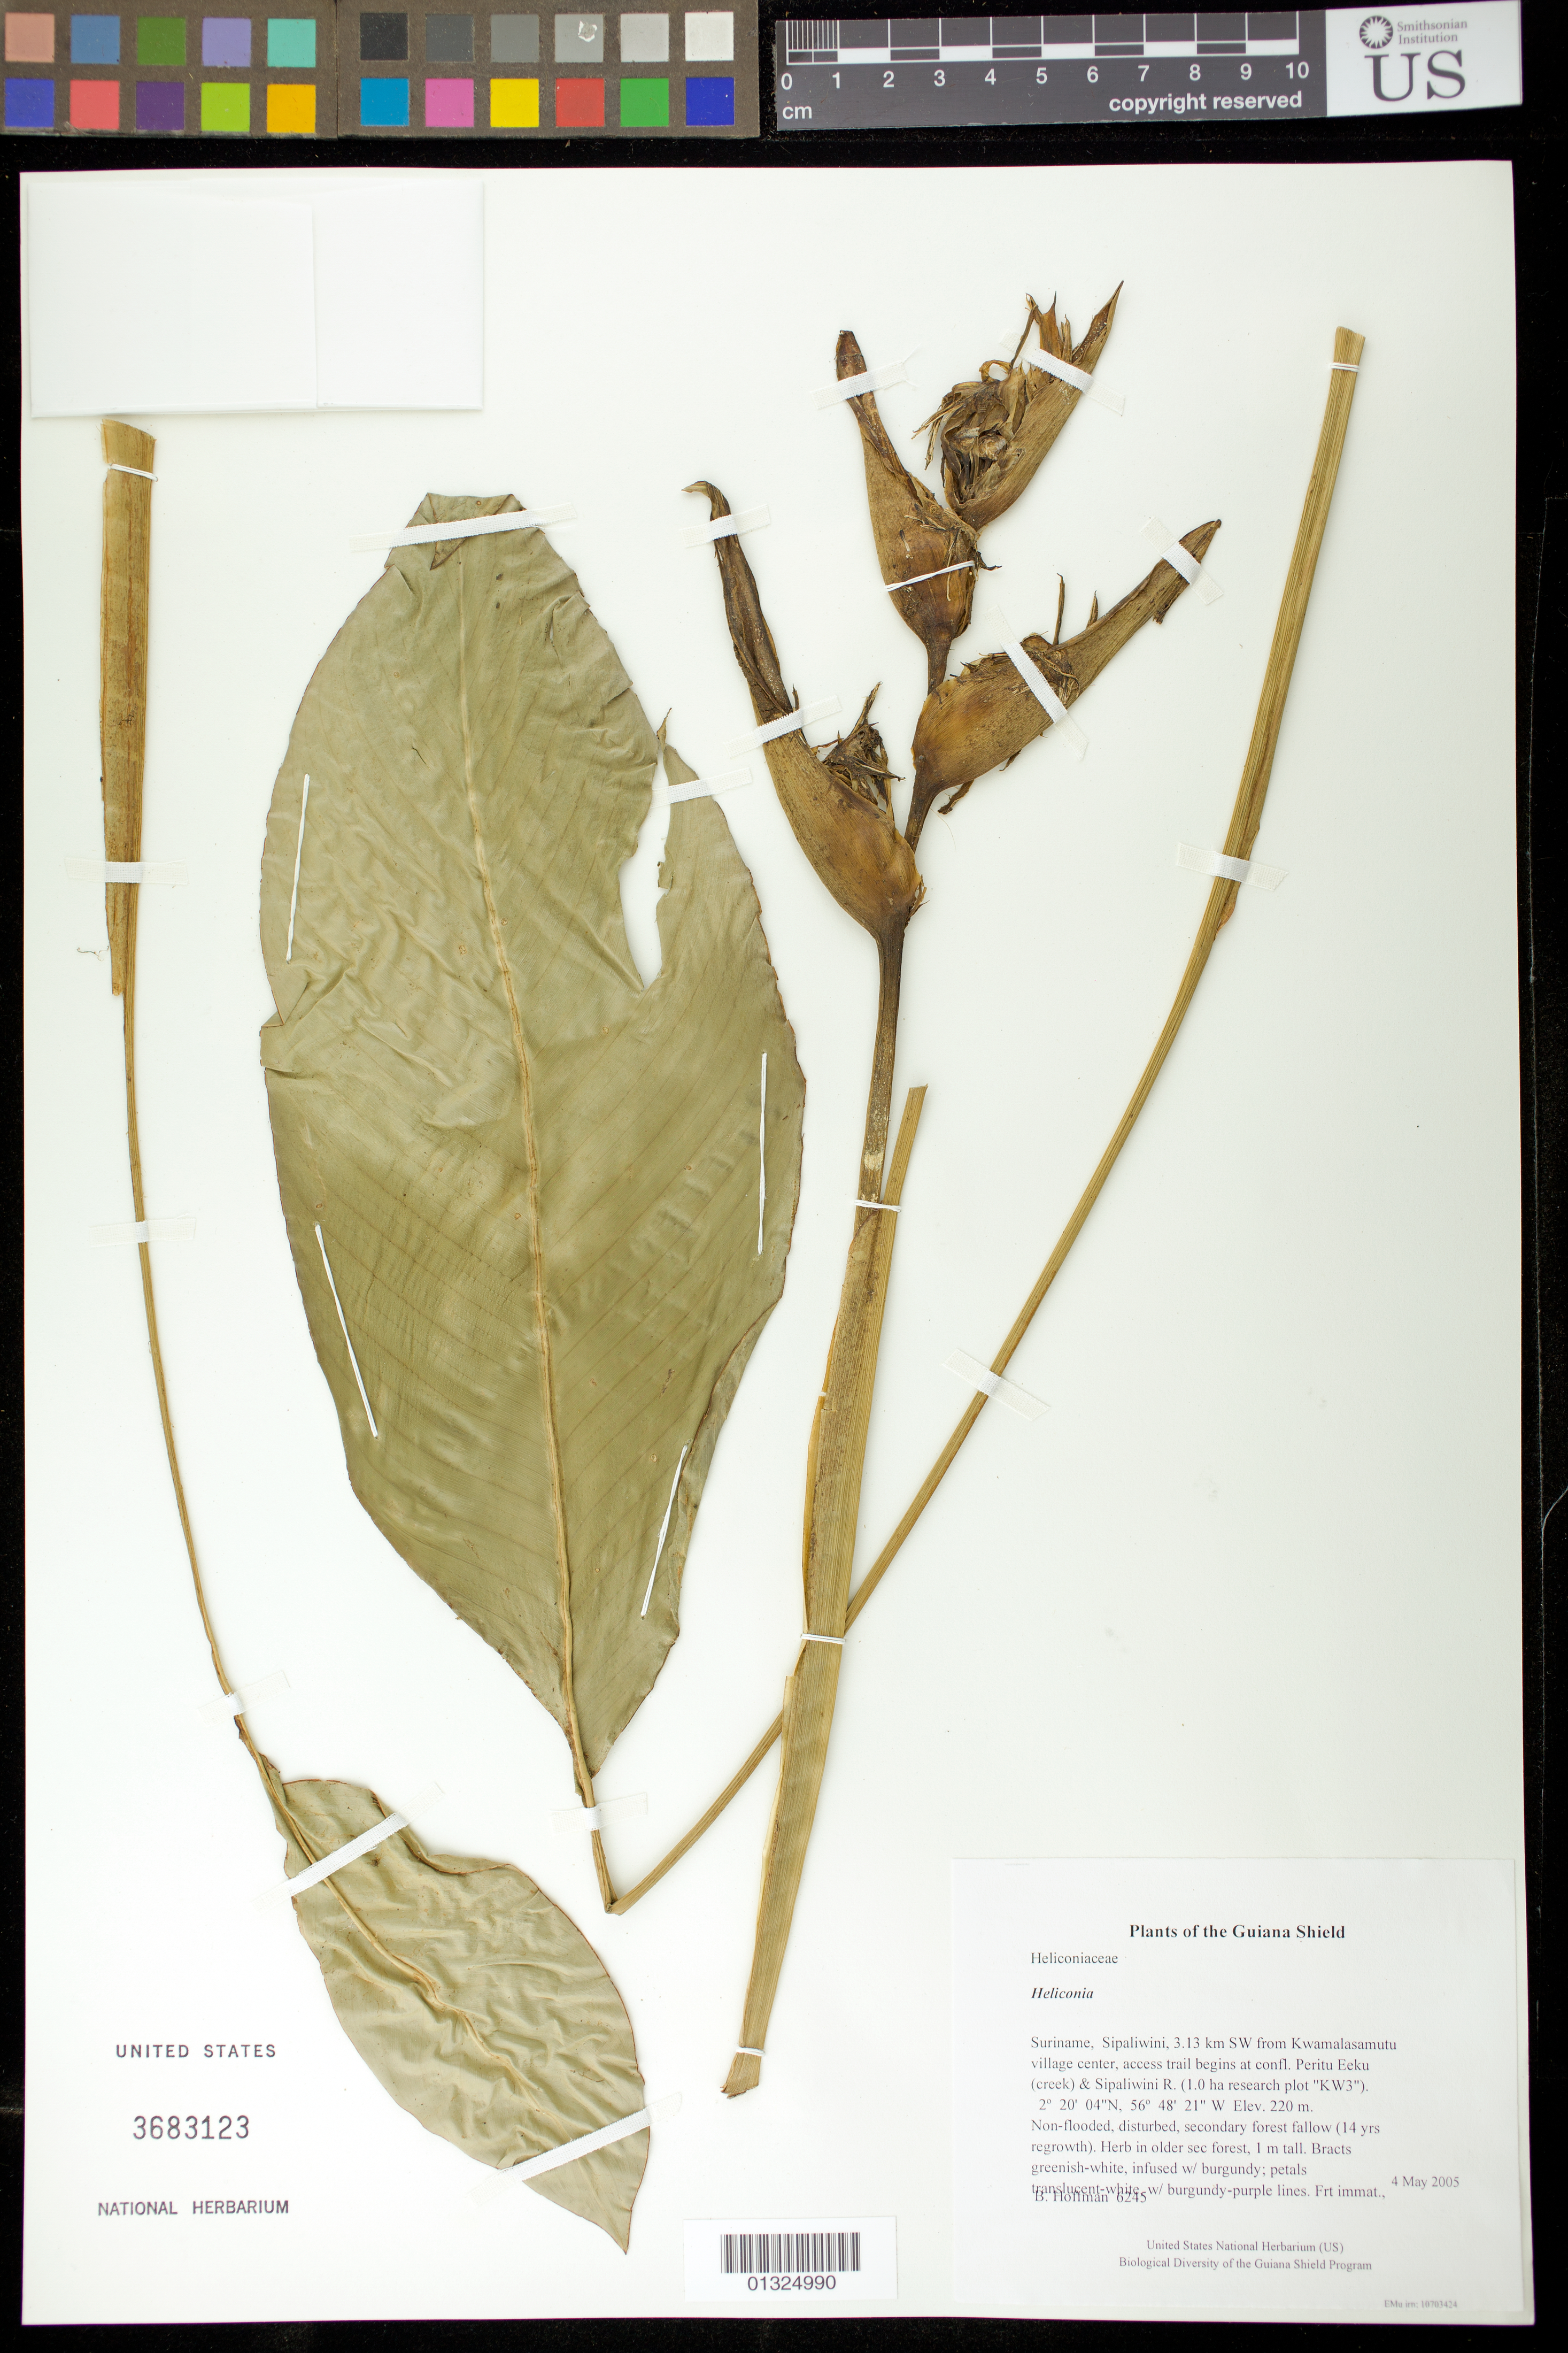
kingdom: Plantae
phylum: Tracheophyta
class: Liliopsida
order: Zingiberales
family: Heliconiaceae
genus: Heliconia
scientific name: Heliconia sp.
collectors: B. Hoffman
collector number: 6245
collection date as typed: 4 May 2005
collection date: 2005-05-04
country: Suriname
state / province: Sipaliwini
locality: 3.13 km SW from Kwamalasamutu village center, access trail begins at confl. Peritu Eeku (creek) & Sipaliwini R. (1.0 ha research plot "KW3")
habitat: Non-flooded, disturbed, secondary forest fallow (14 yrs regrowth)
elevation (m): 220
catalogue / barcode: US 3683123